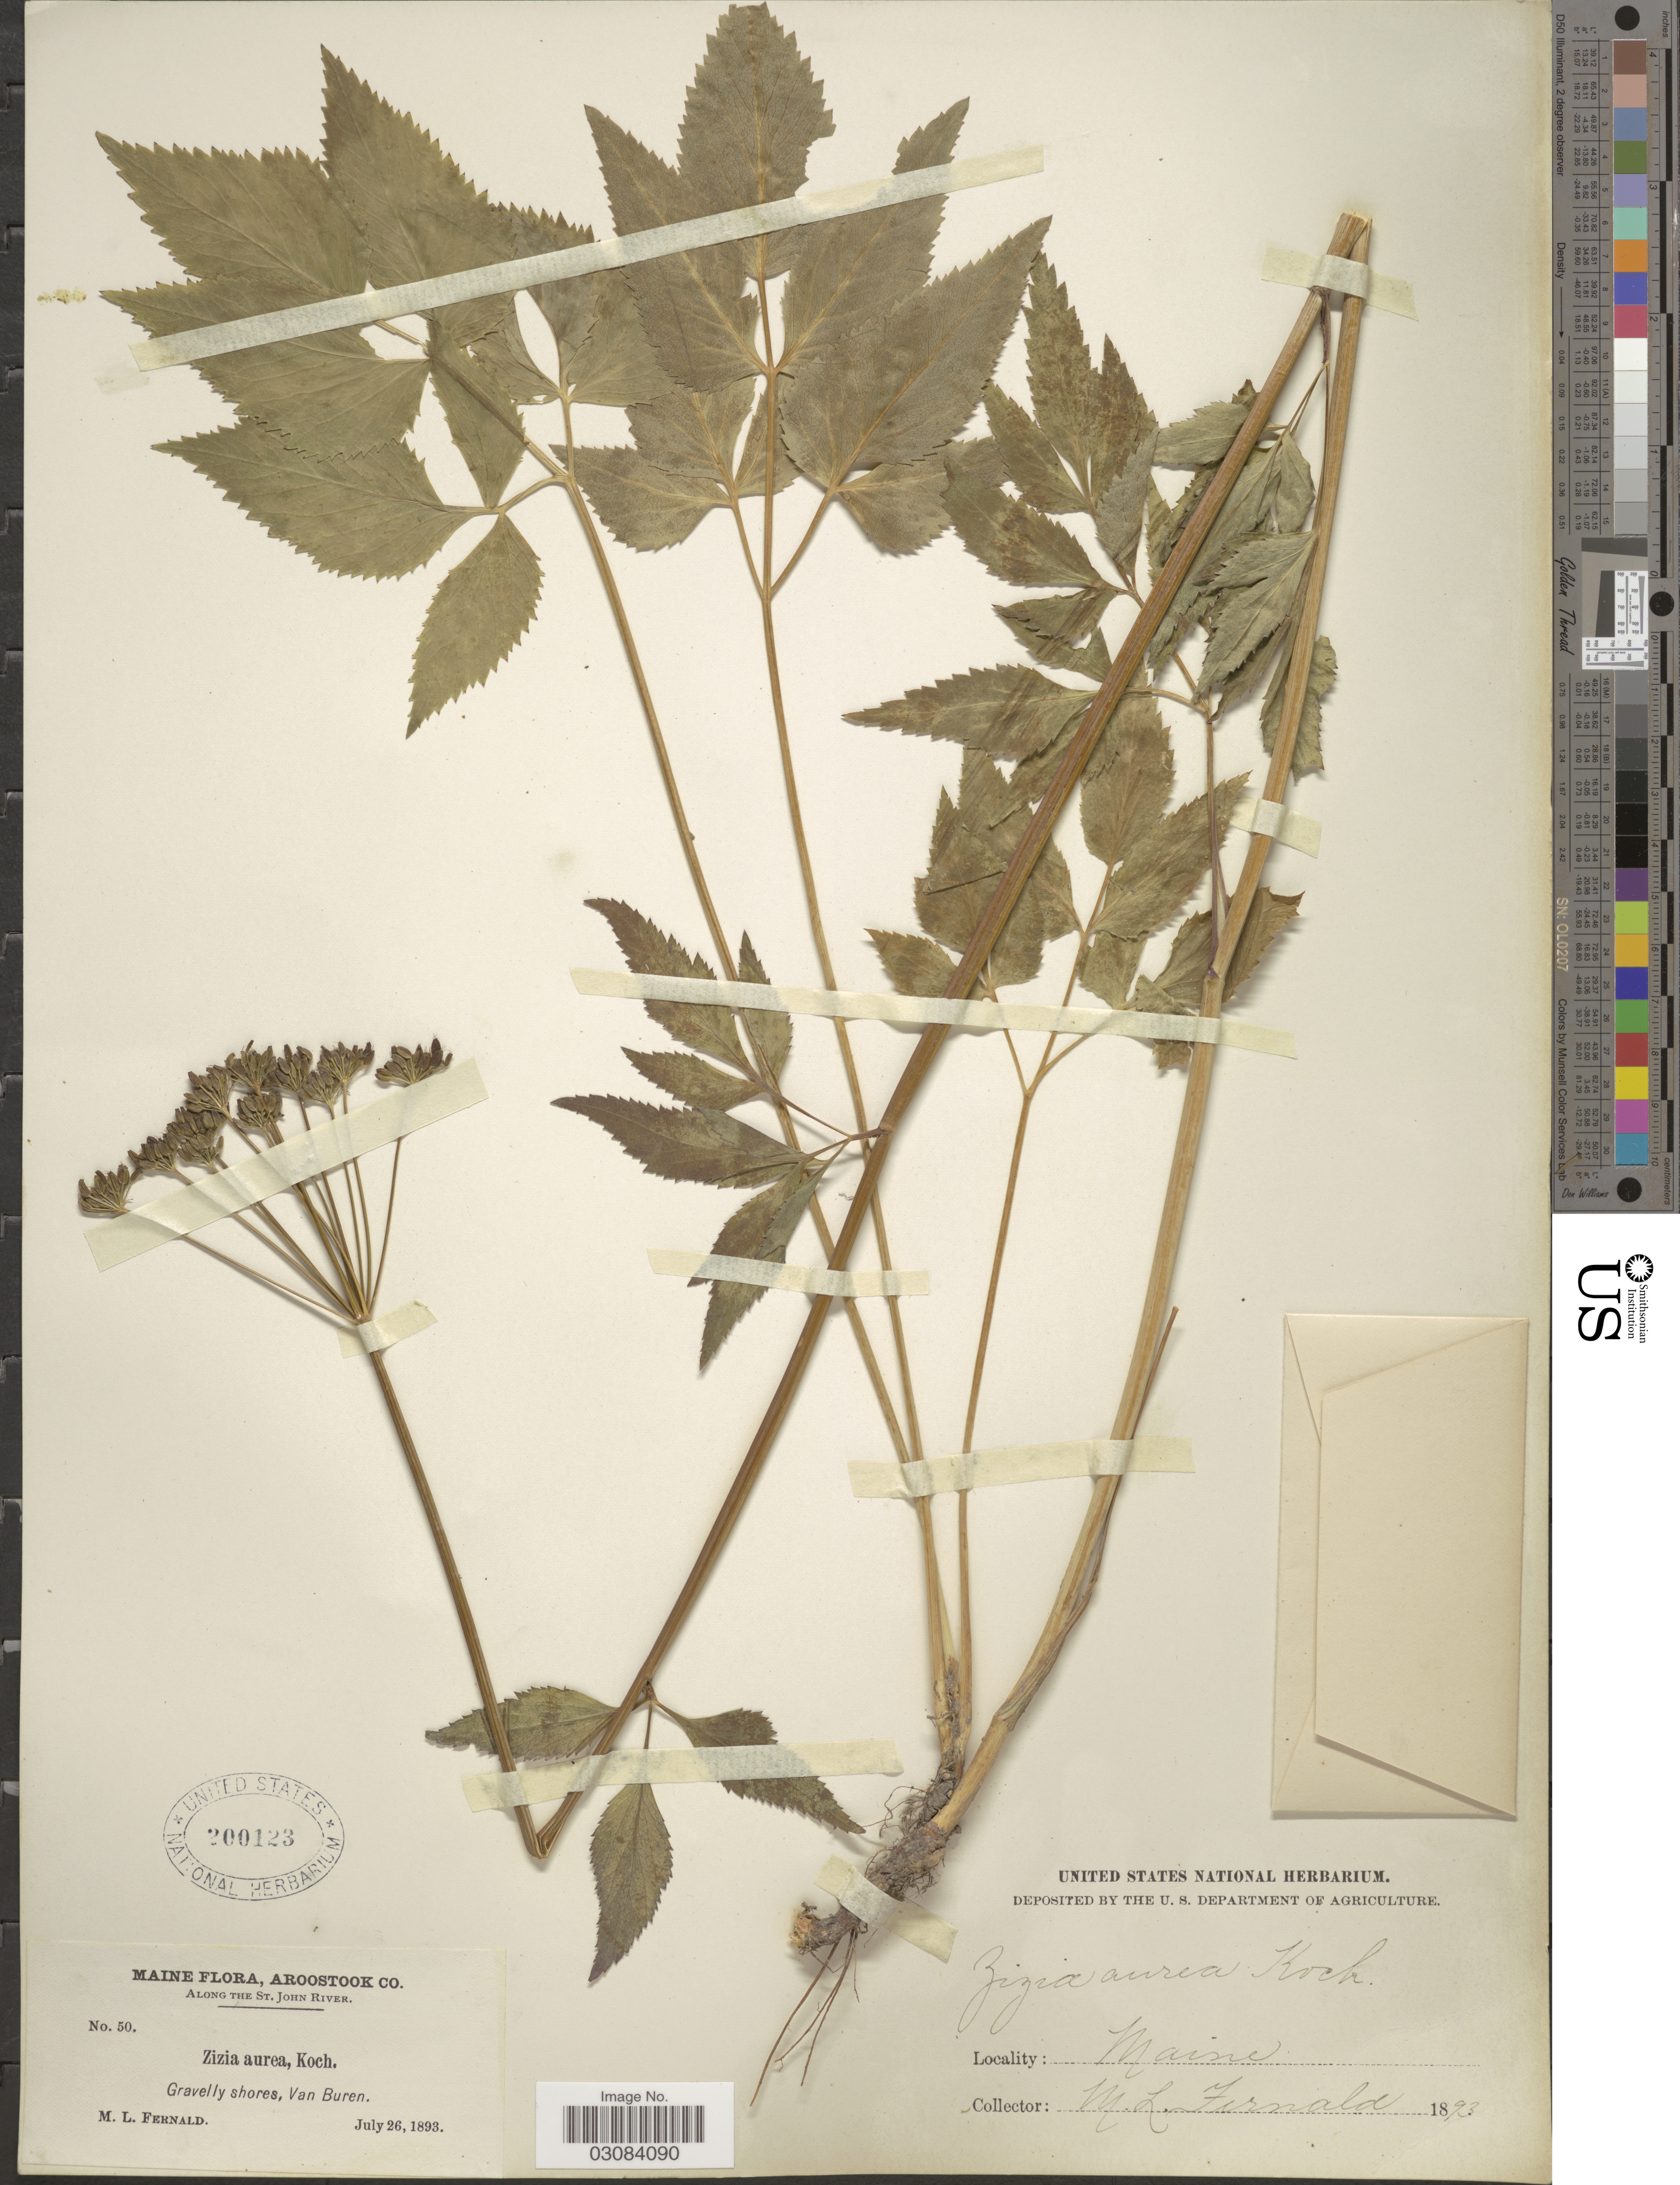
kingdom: Plantae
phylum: Tracheophyta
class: Magnoliopsida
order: Apiales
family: Apiaceae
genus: Zizia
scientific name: Zizia aurea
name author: (L.) Koch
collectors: M. L. Fernald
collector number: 50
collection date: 1893-07-26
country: United States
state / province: Maine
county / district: Aroostook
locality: Along the St. John River. Gravelly shores, Van Buren.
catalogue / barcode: US 200123